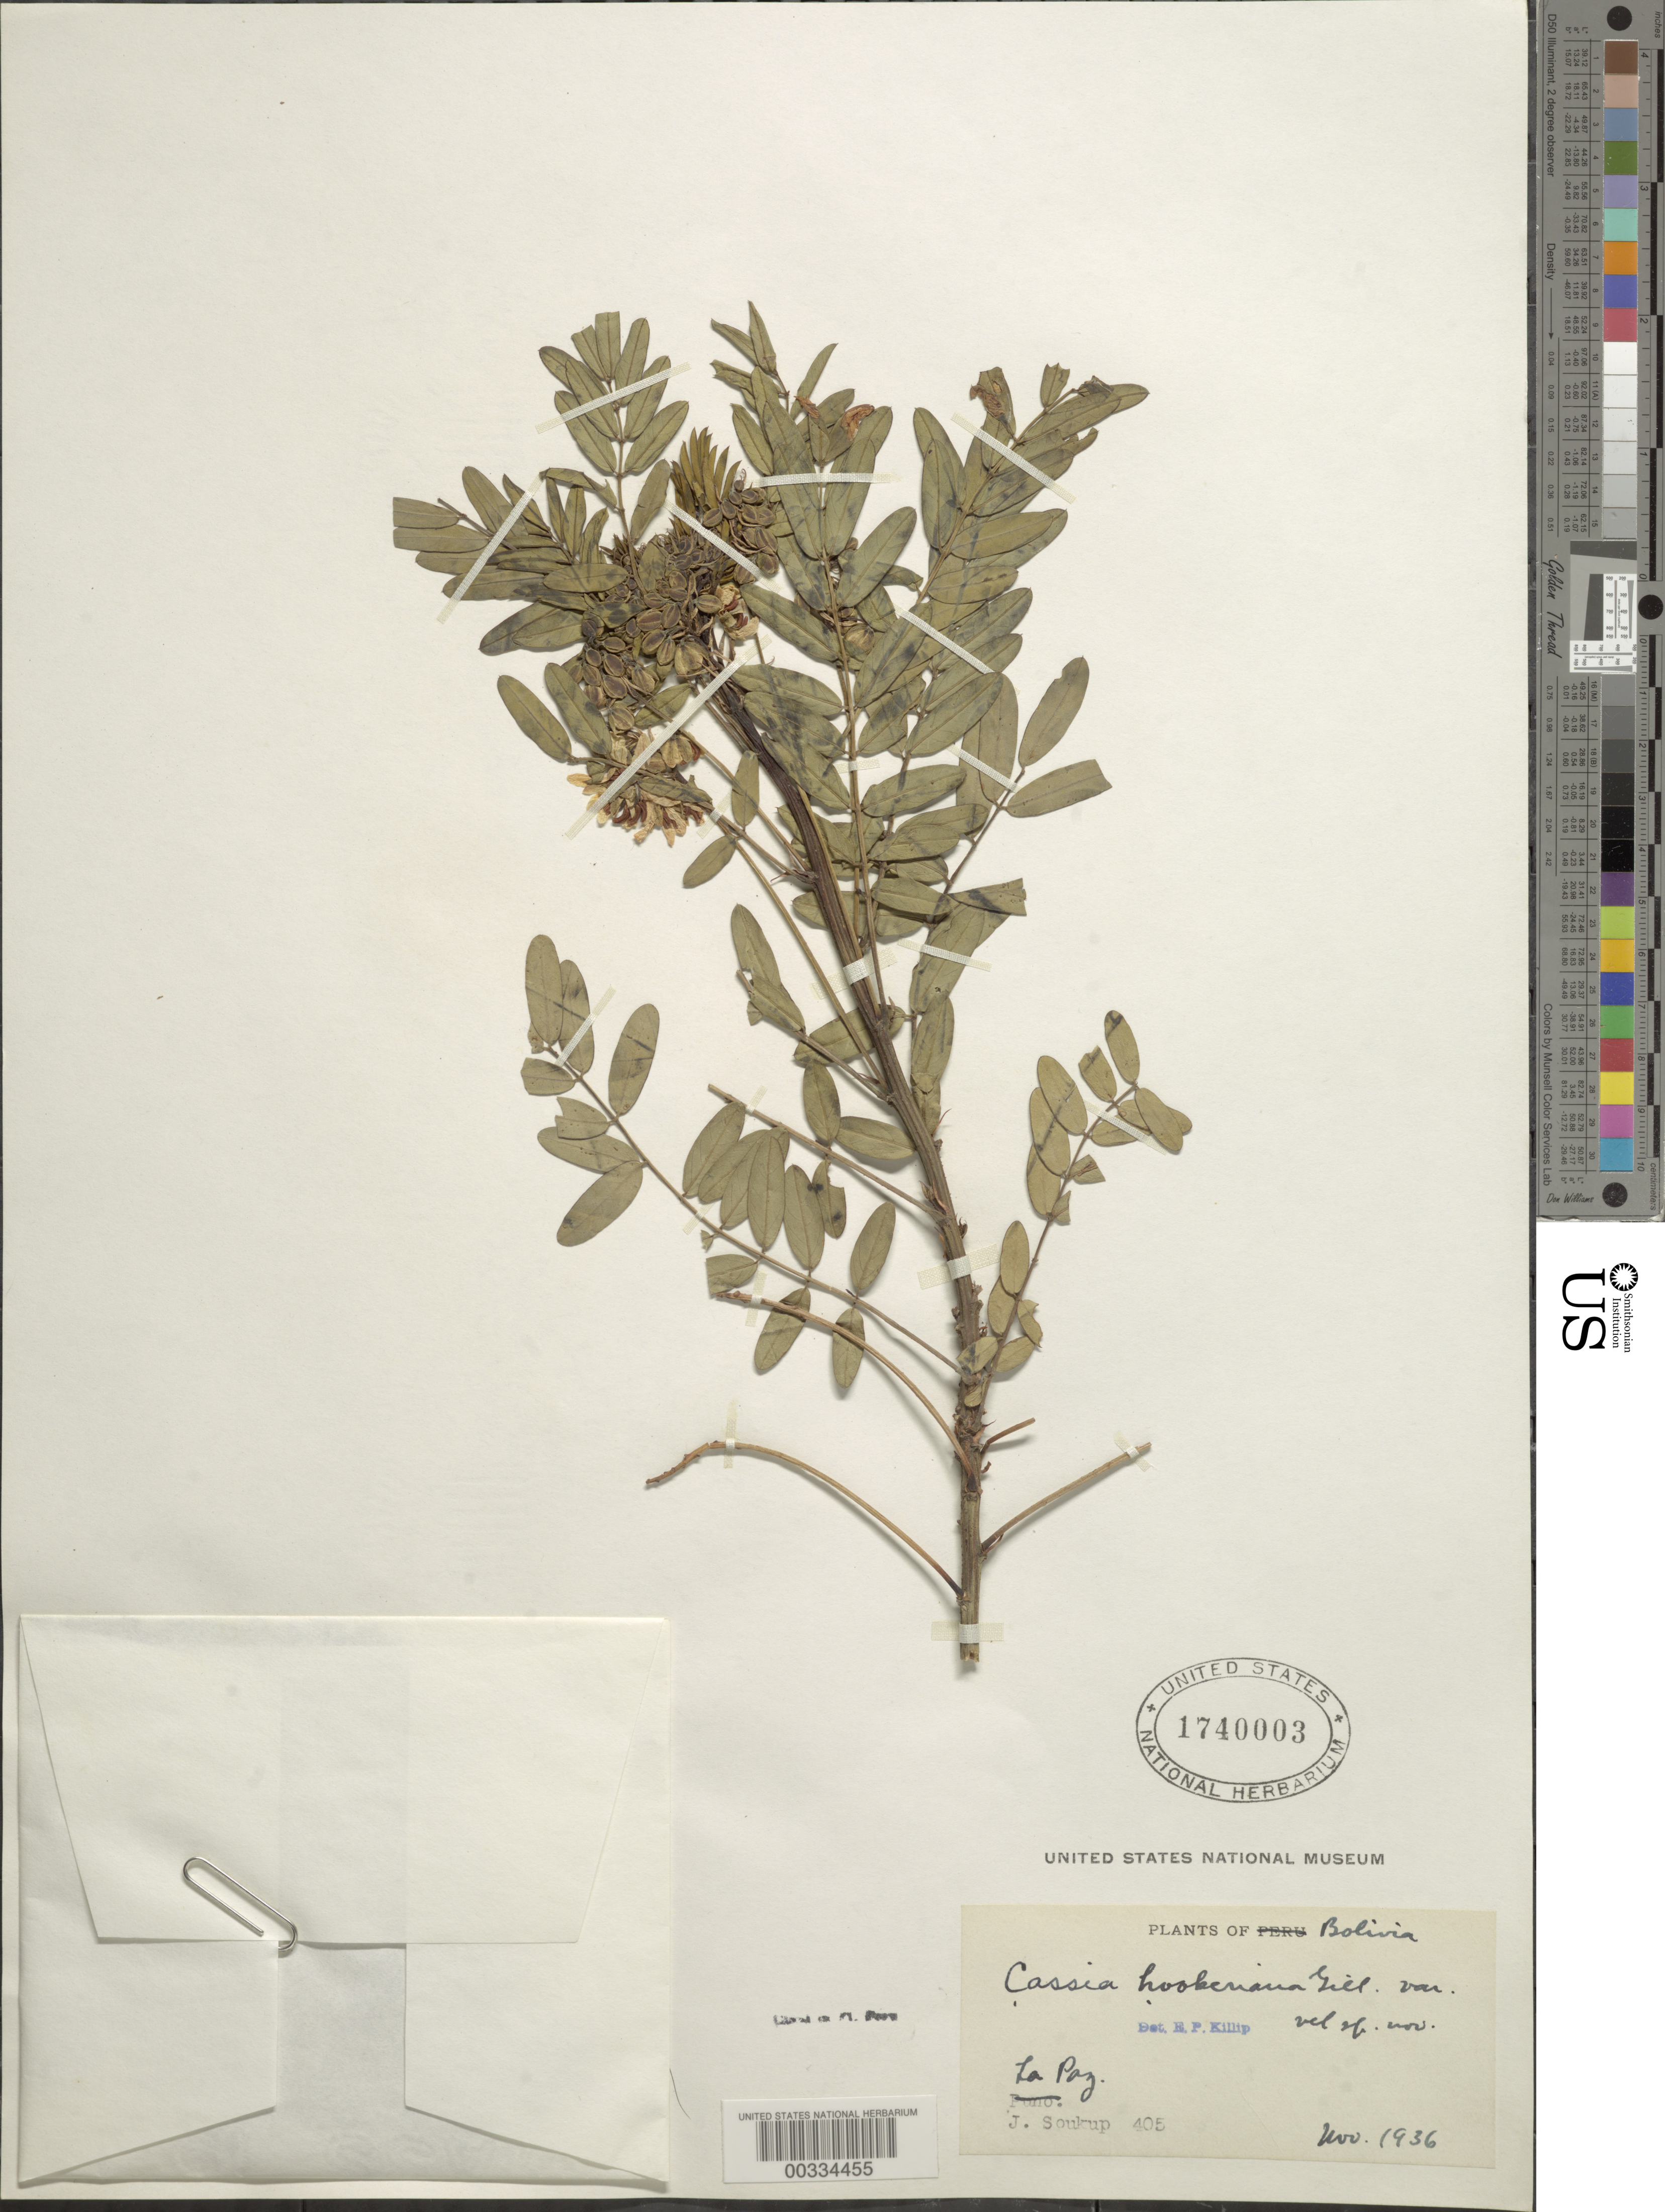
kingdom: Plantae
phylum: Tracheophyta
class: Magnoliopsida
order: Fabales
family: Fabaceae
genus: Senna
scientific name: Senna hookeriana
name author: Vatke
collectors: J. J. Soukup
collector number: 405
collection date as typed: Nov 1936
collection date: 1936-11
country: Bolivia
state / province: La Paz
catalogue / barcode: US 1740003